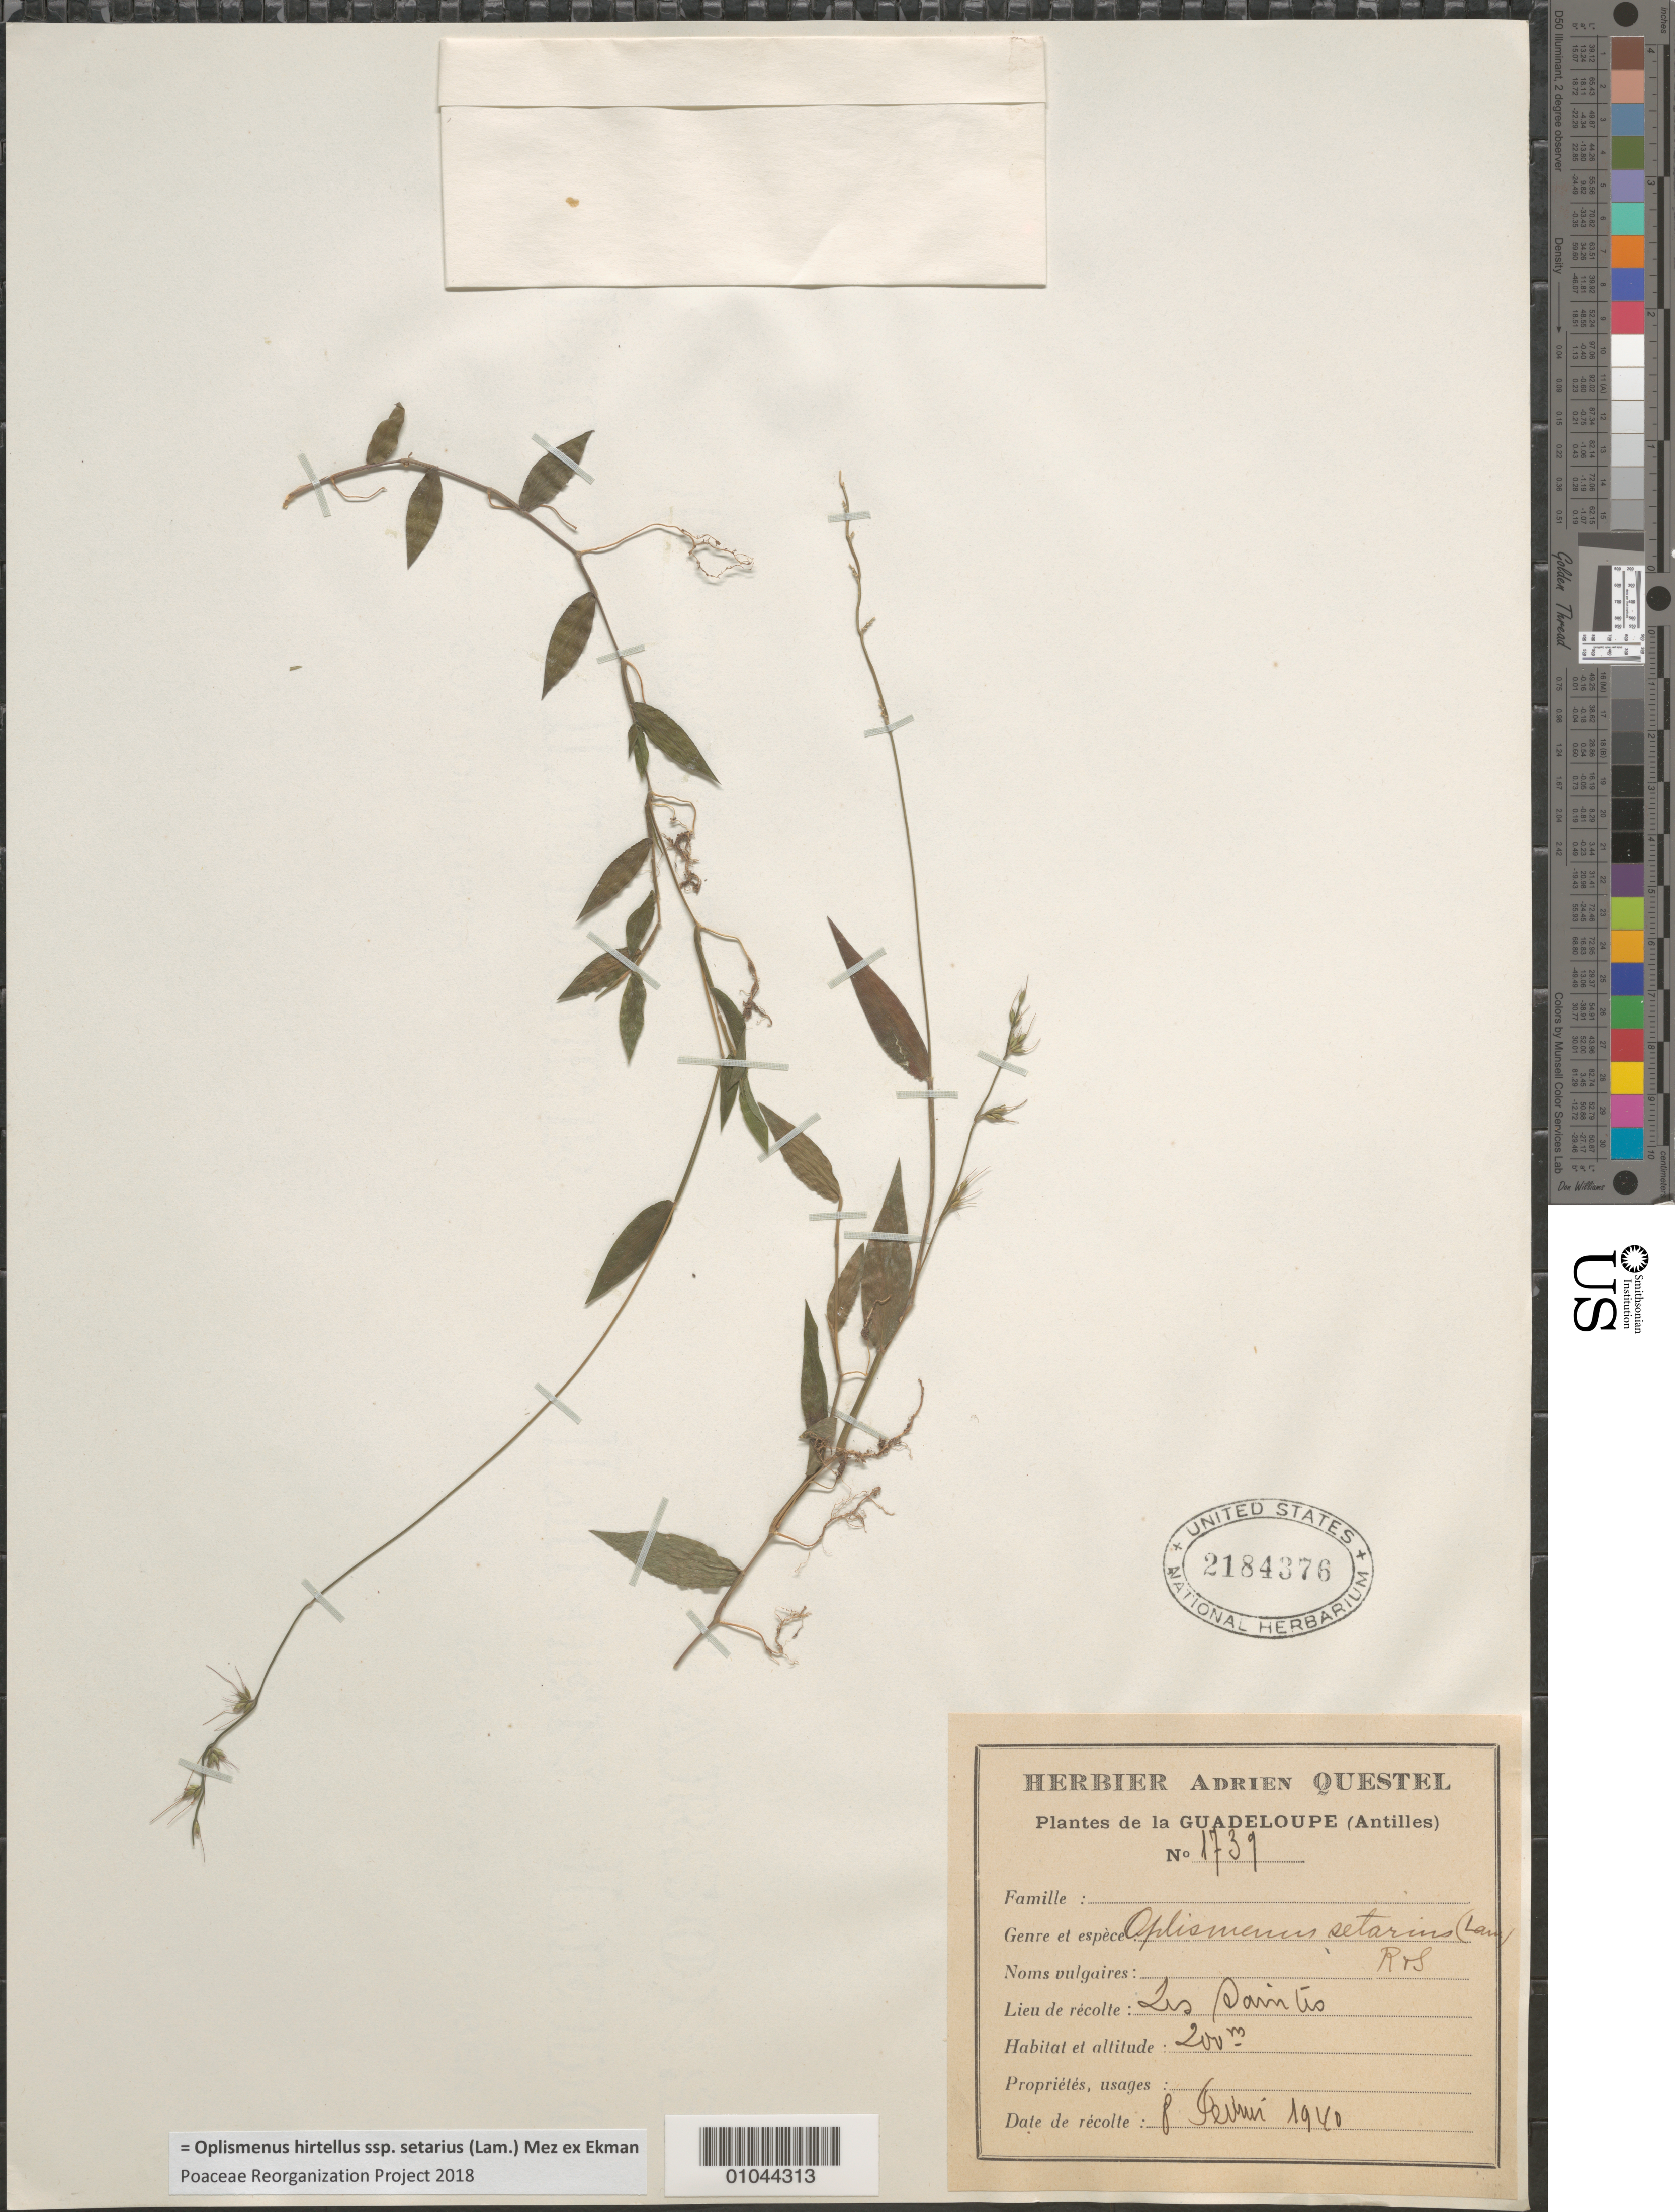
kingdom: Plantae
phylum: Tracheophyta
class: Liliopsida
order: Poales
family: Poaceae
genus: Oplismenus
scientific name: Oplismenus hirtellus subsp. setarius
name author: (Lam.) Mez ex Ekman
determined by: Poaceae Reorganization Project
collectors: A. Questel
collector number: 1739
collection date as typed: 08 Feb 1940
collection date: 1940-02-08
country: Guadeloupe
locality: Les Saintes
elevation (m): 200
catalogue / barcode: US 2184376